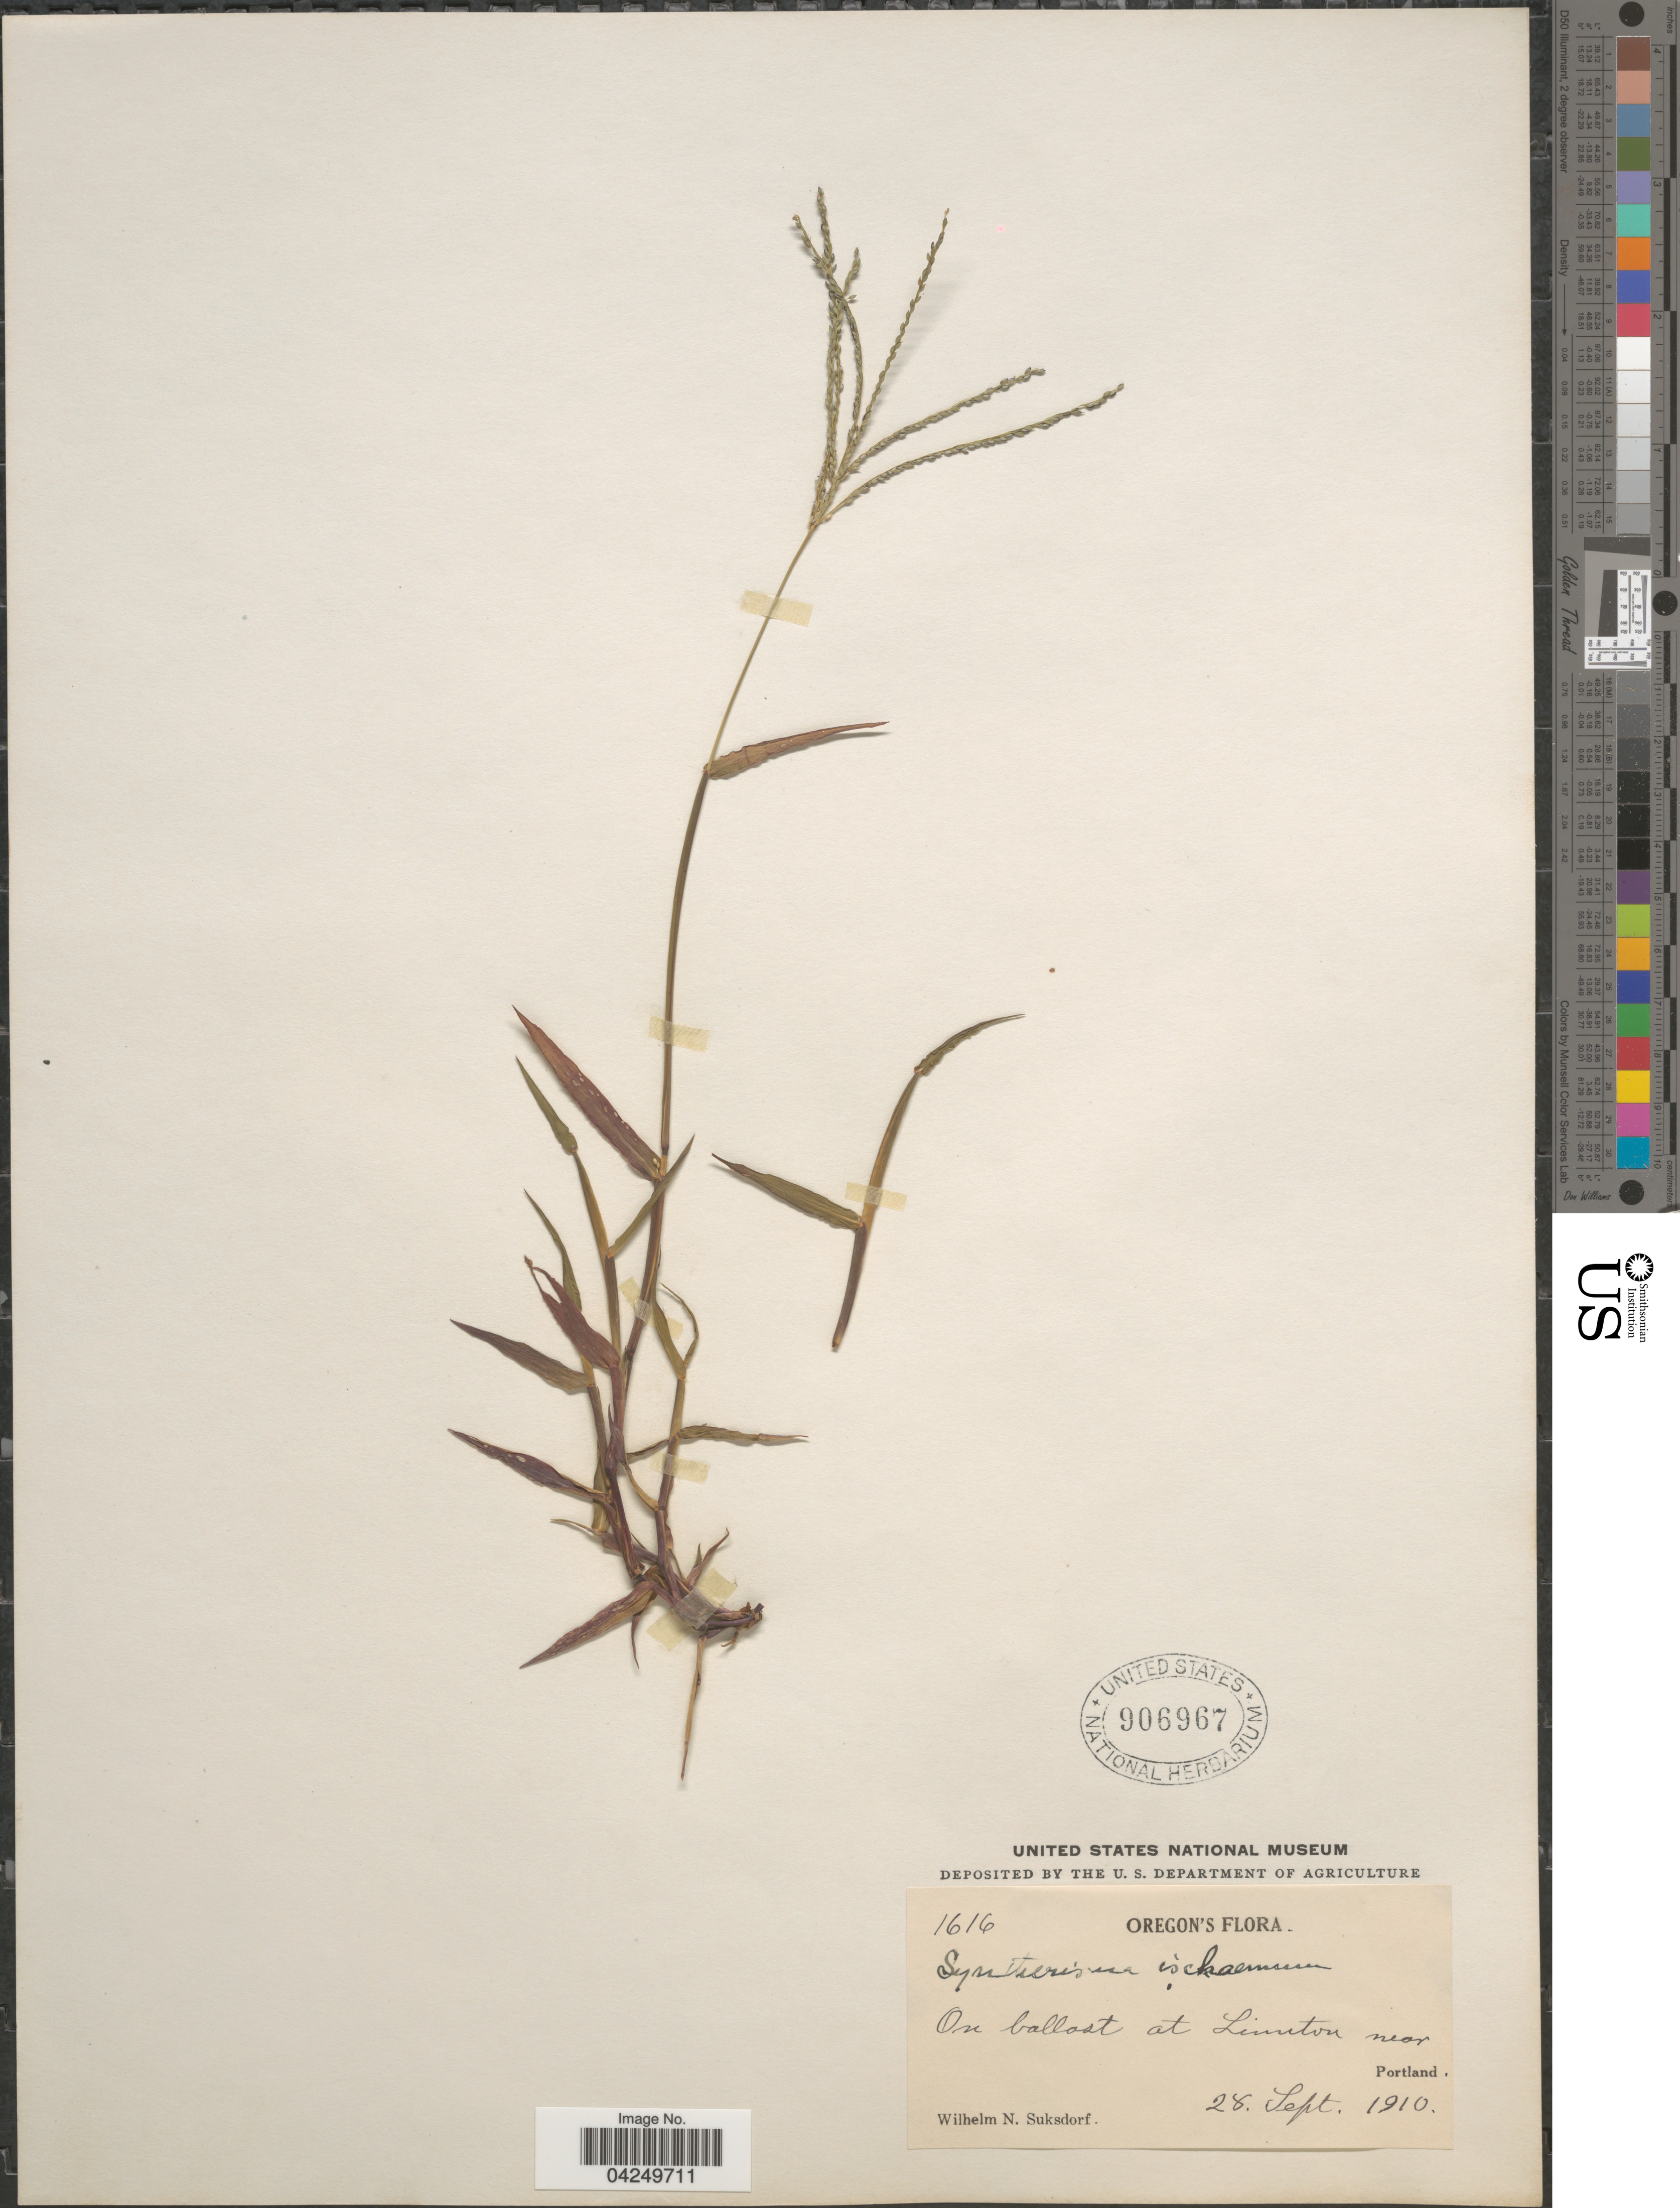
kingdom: Plantae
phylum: Tracheophyta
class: Liliopsida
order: Poales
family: Poaceae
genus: Digitaria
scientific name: Digitaria ischaemum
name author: (Schreber) Schreber ex Muhl.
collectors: W. N. Suksdorf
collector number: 1616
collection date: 1910-09-28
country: United States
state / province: Oregon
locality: On ballast at Linnton near Portland.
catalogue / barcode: US 906967